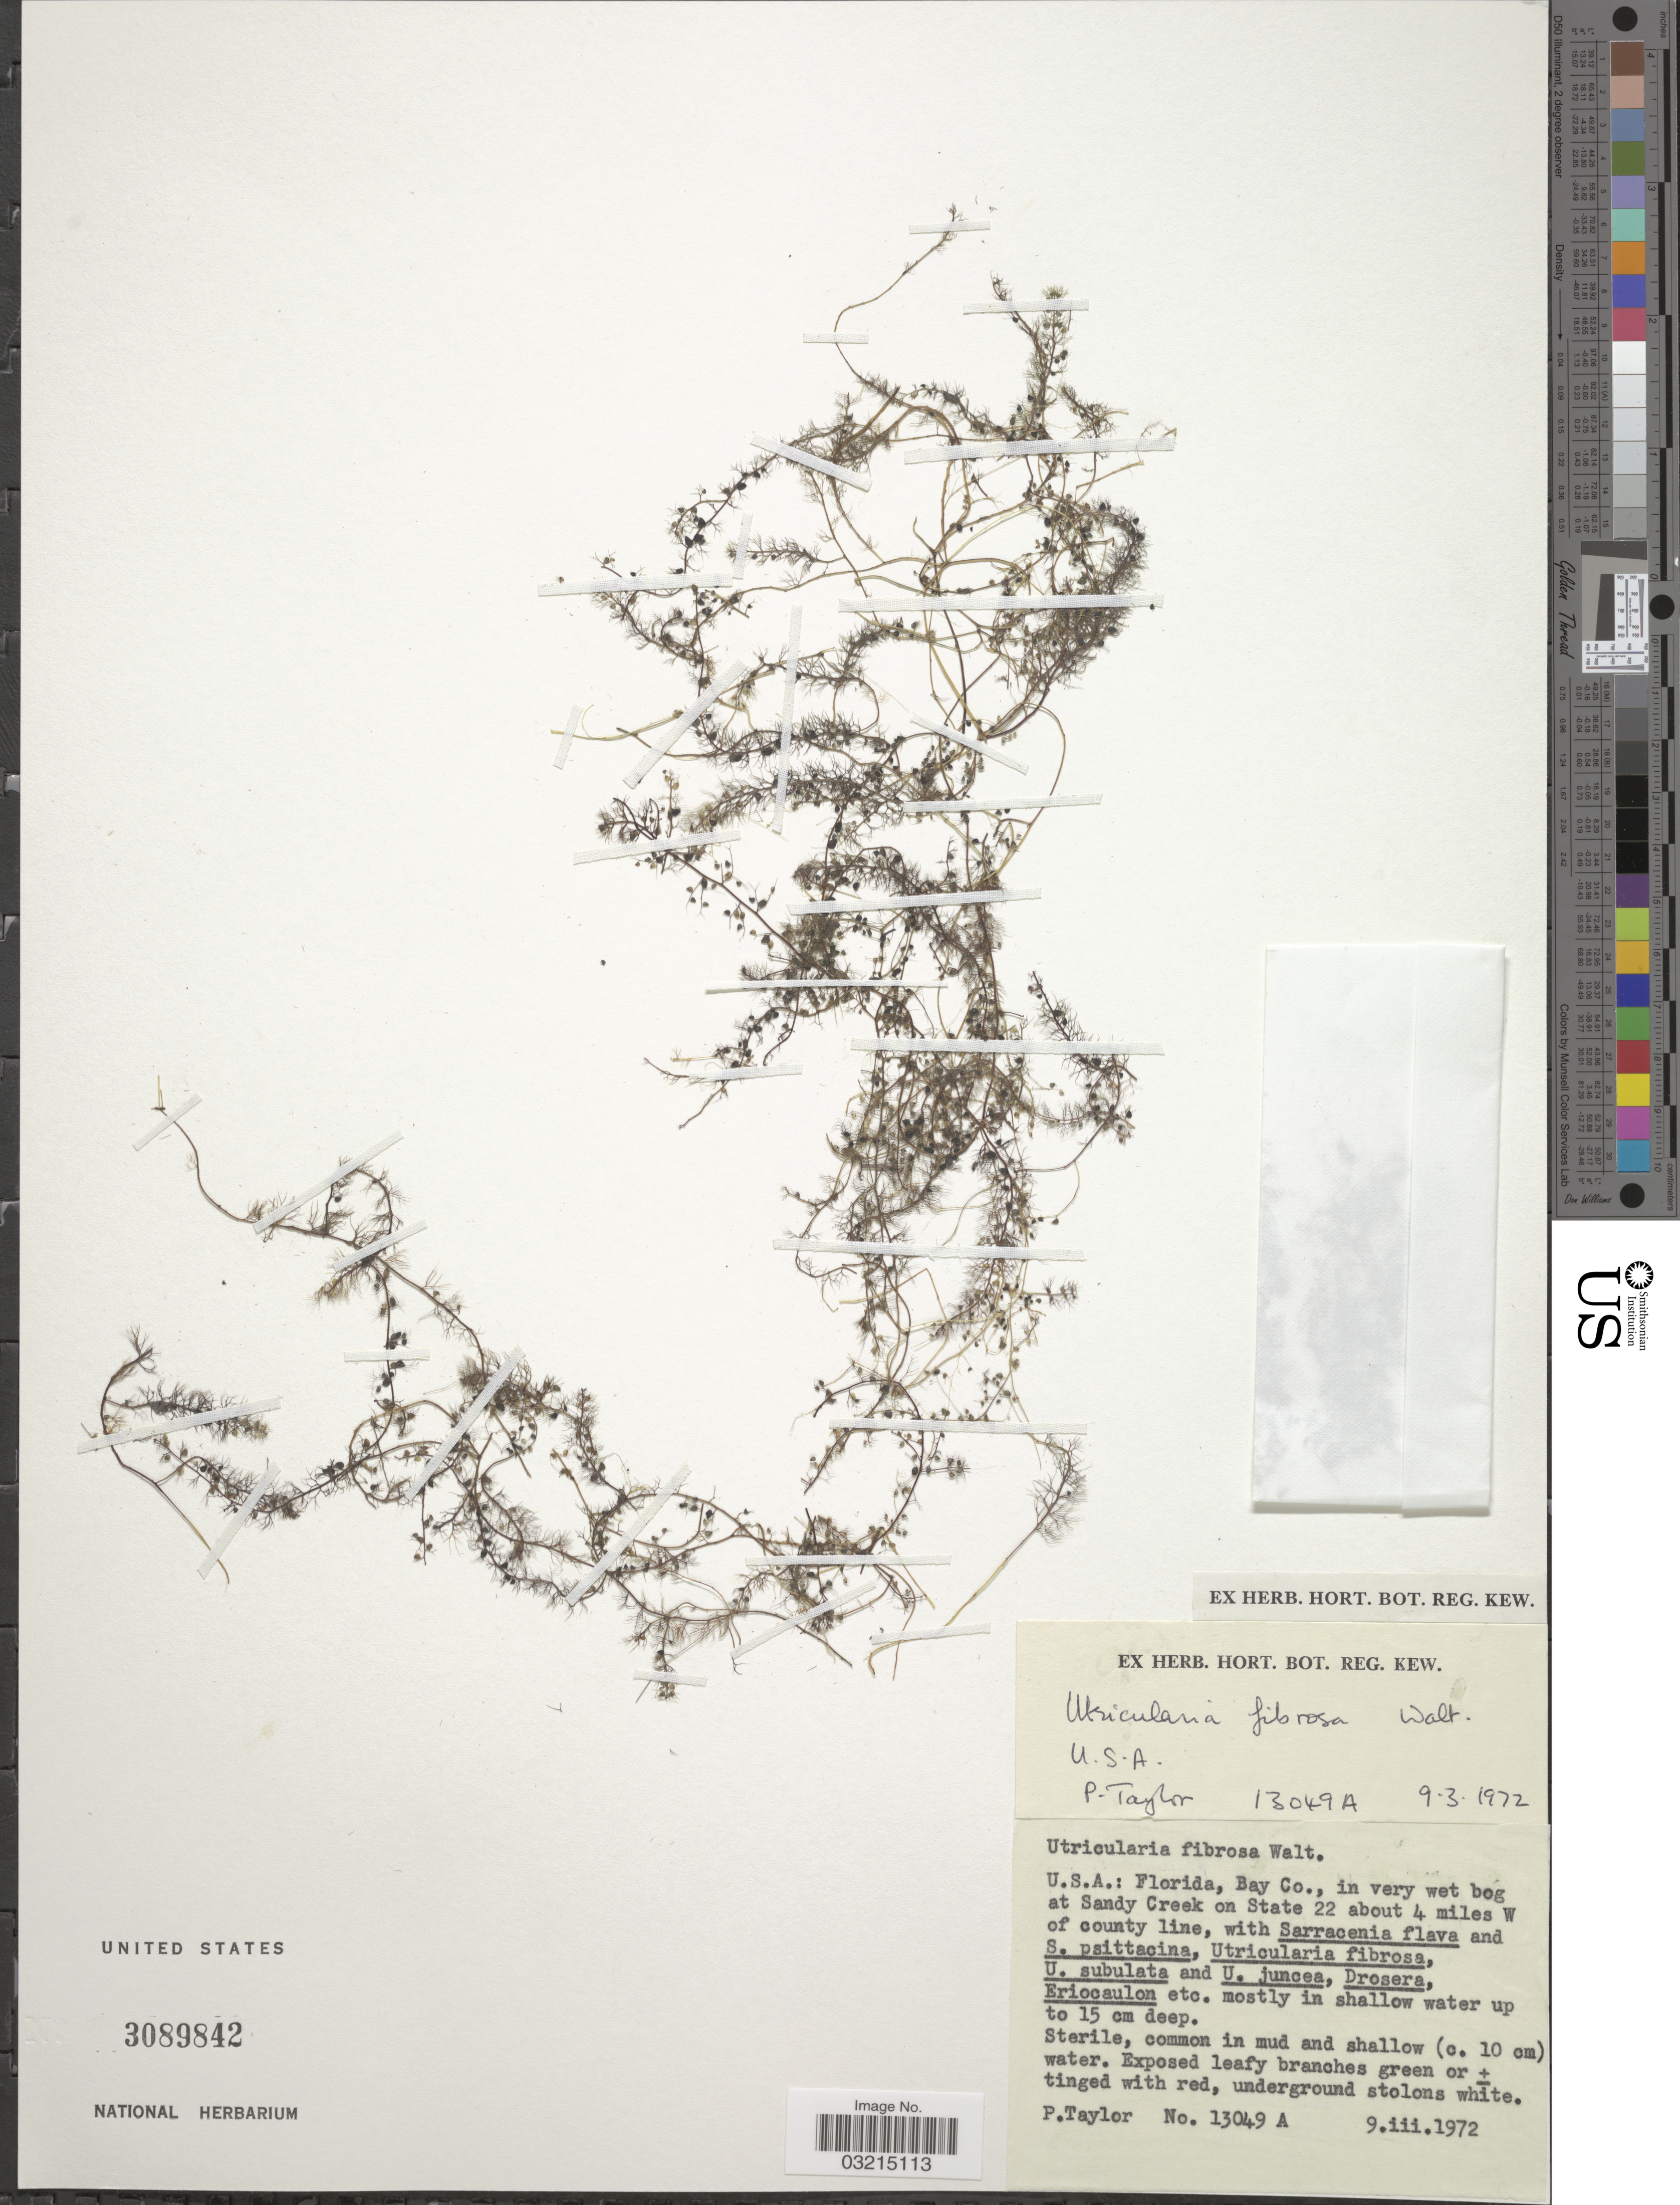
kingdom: Plantae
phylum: Tracheophyta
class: Magnoliopsida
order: Lamiales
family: Lentibulariaceae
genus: Utricularia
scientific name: Utricularia gibba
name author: L.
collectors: P. Taylor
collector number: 13049 A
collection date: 1972-03-09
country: United States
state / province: Florida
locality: Bay Co., in very wet bog at Sandy Creek on State 22 about 4 miles W of county line.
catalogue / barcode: US 3089842